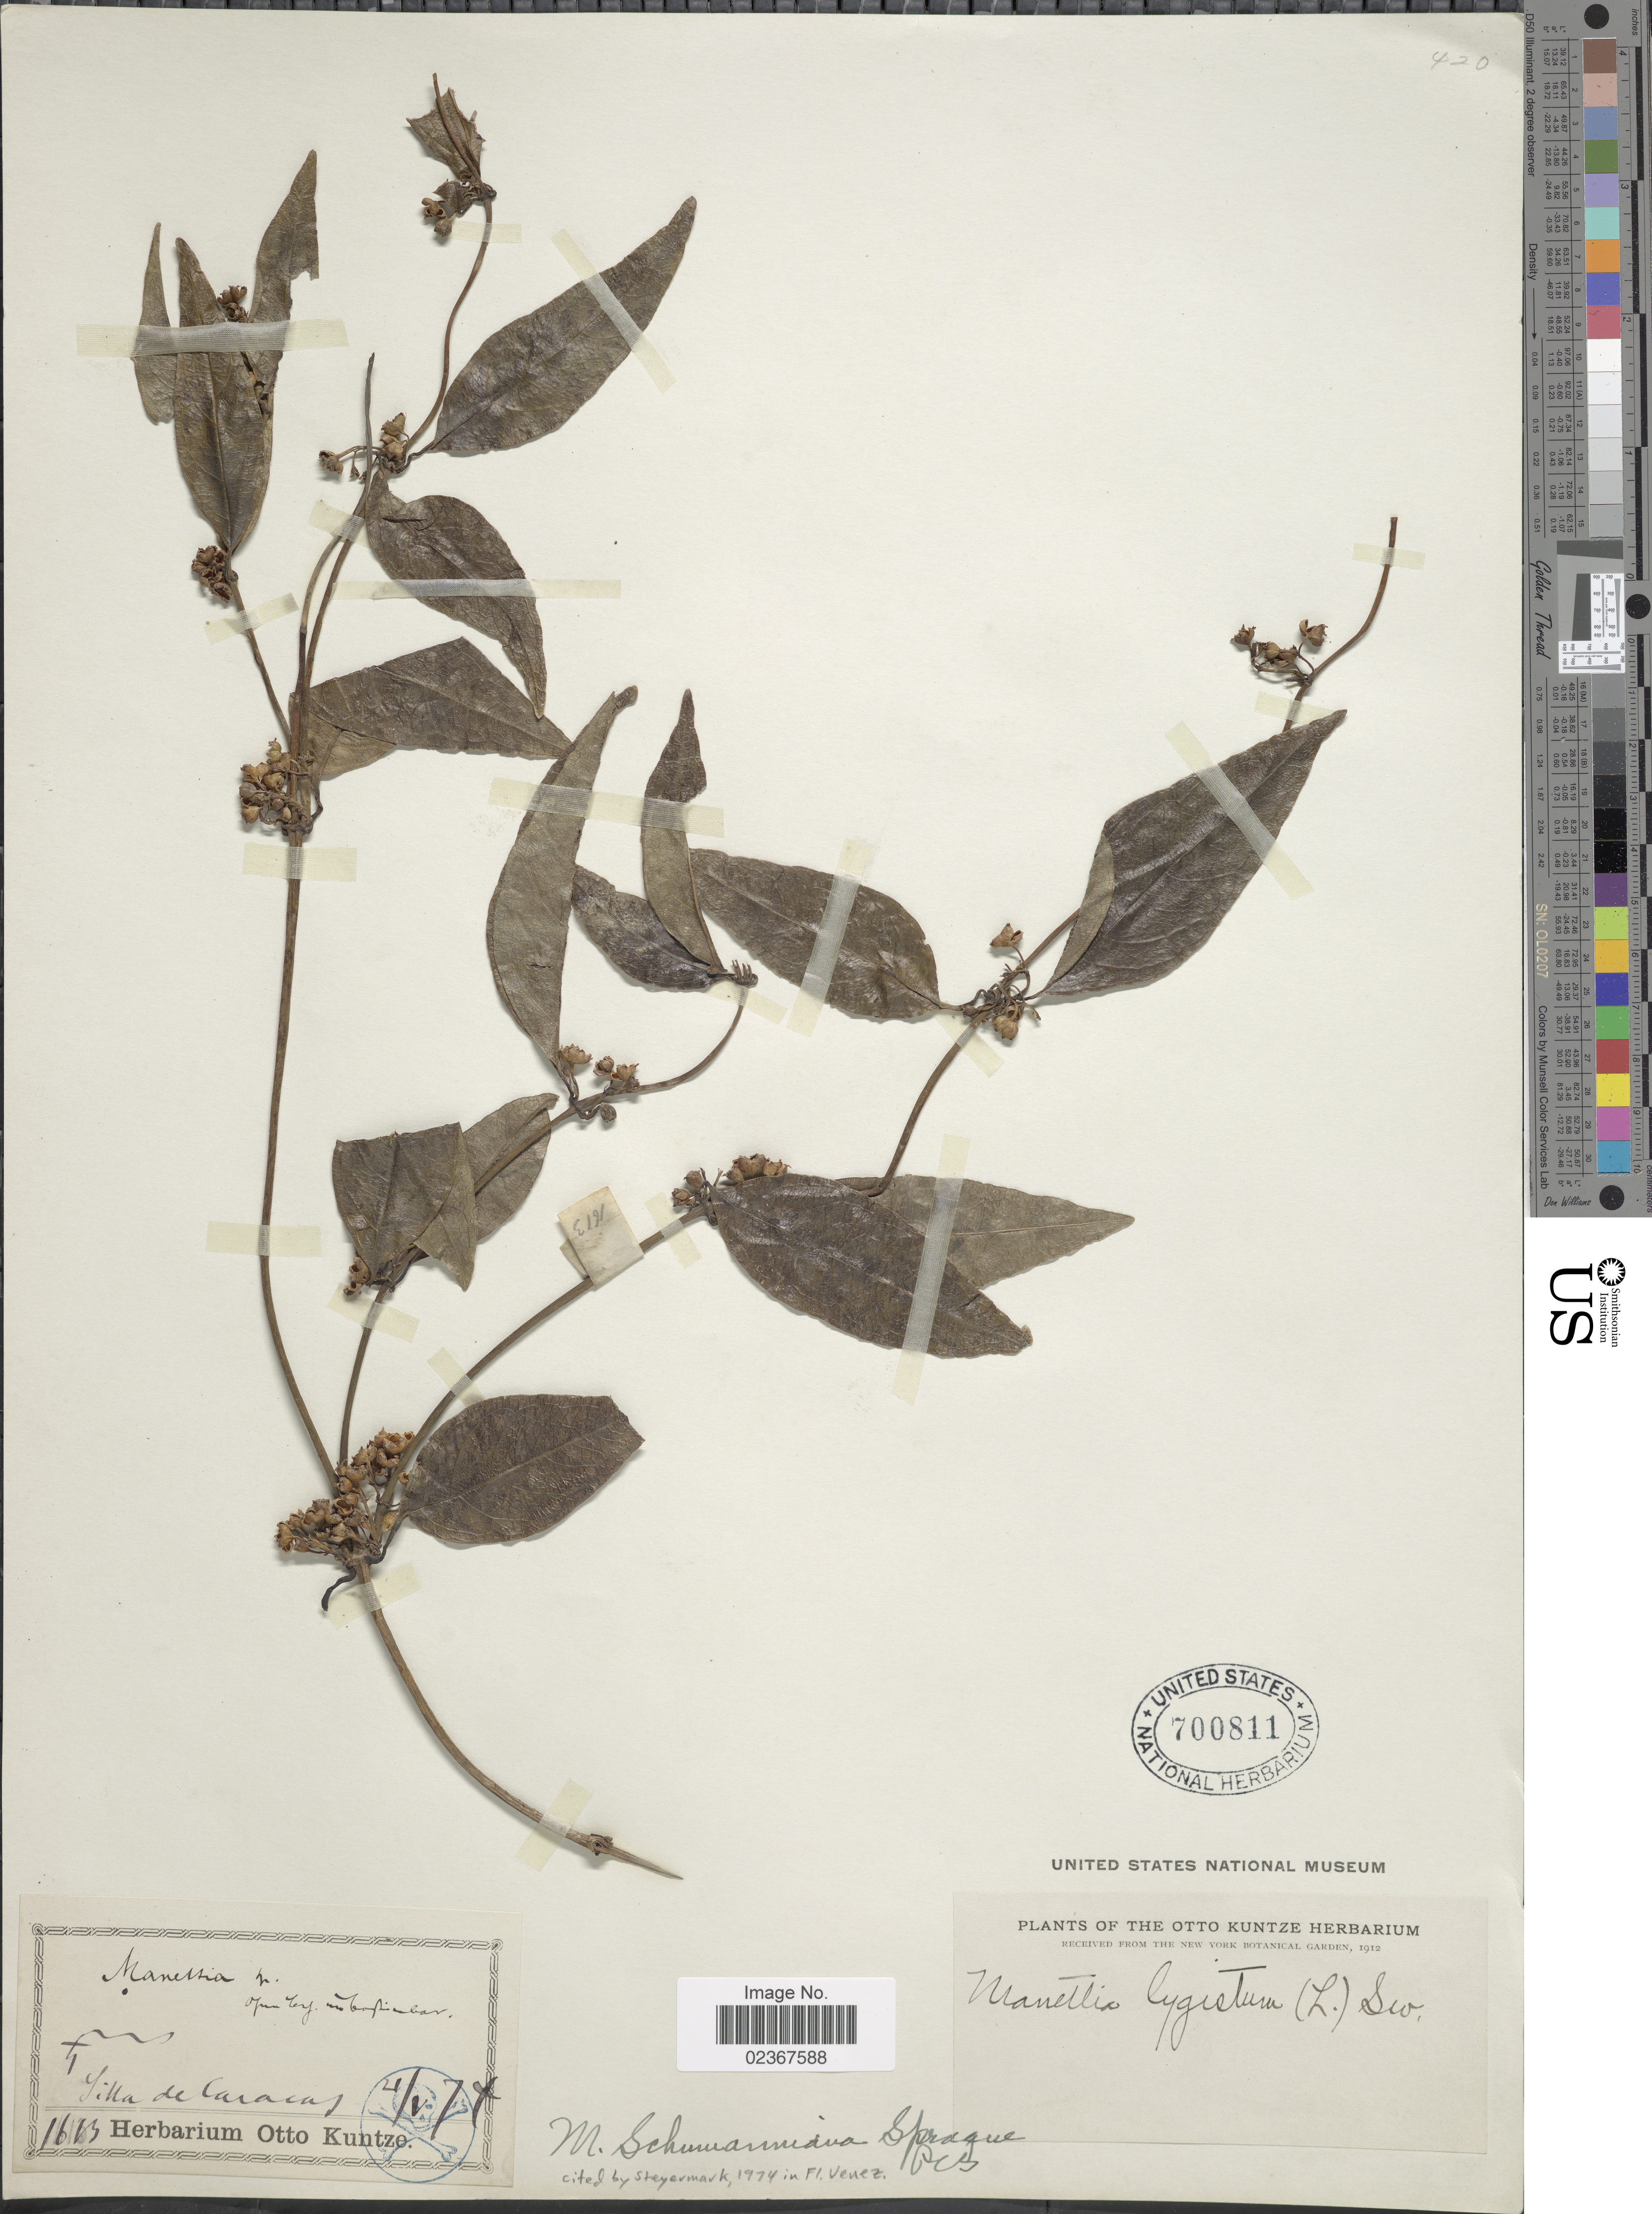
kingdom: Plantae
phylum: Tracheophyta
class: Magnoliopsida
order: Gentianales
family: Rubiaceae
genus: Manettia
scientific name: Manettia schumanniana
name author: Sprague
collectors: ex herb. Otto Kuntze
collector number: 1613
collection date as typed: Transcribed d/m/y: 21/4/74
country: Venezuela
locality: Silla de Caracas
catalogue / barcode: US 700811